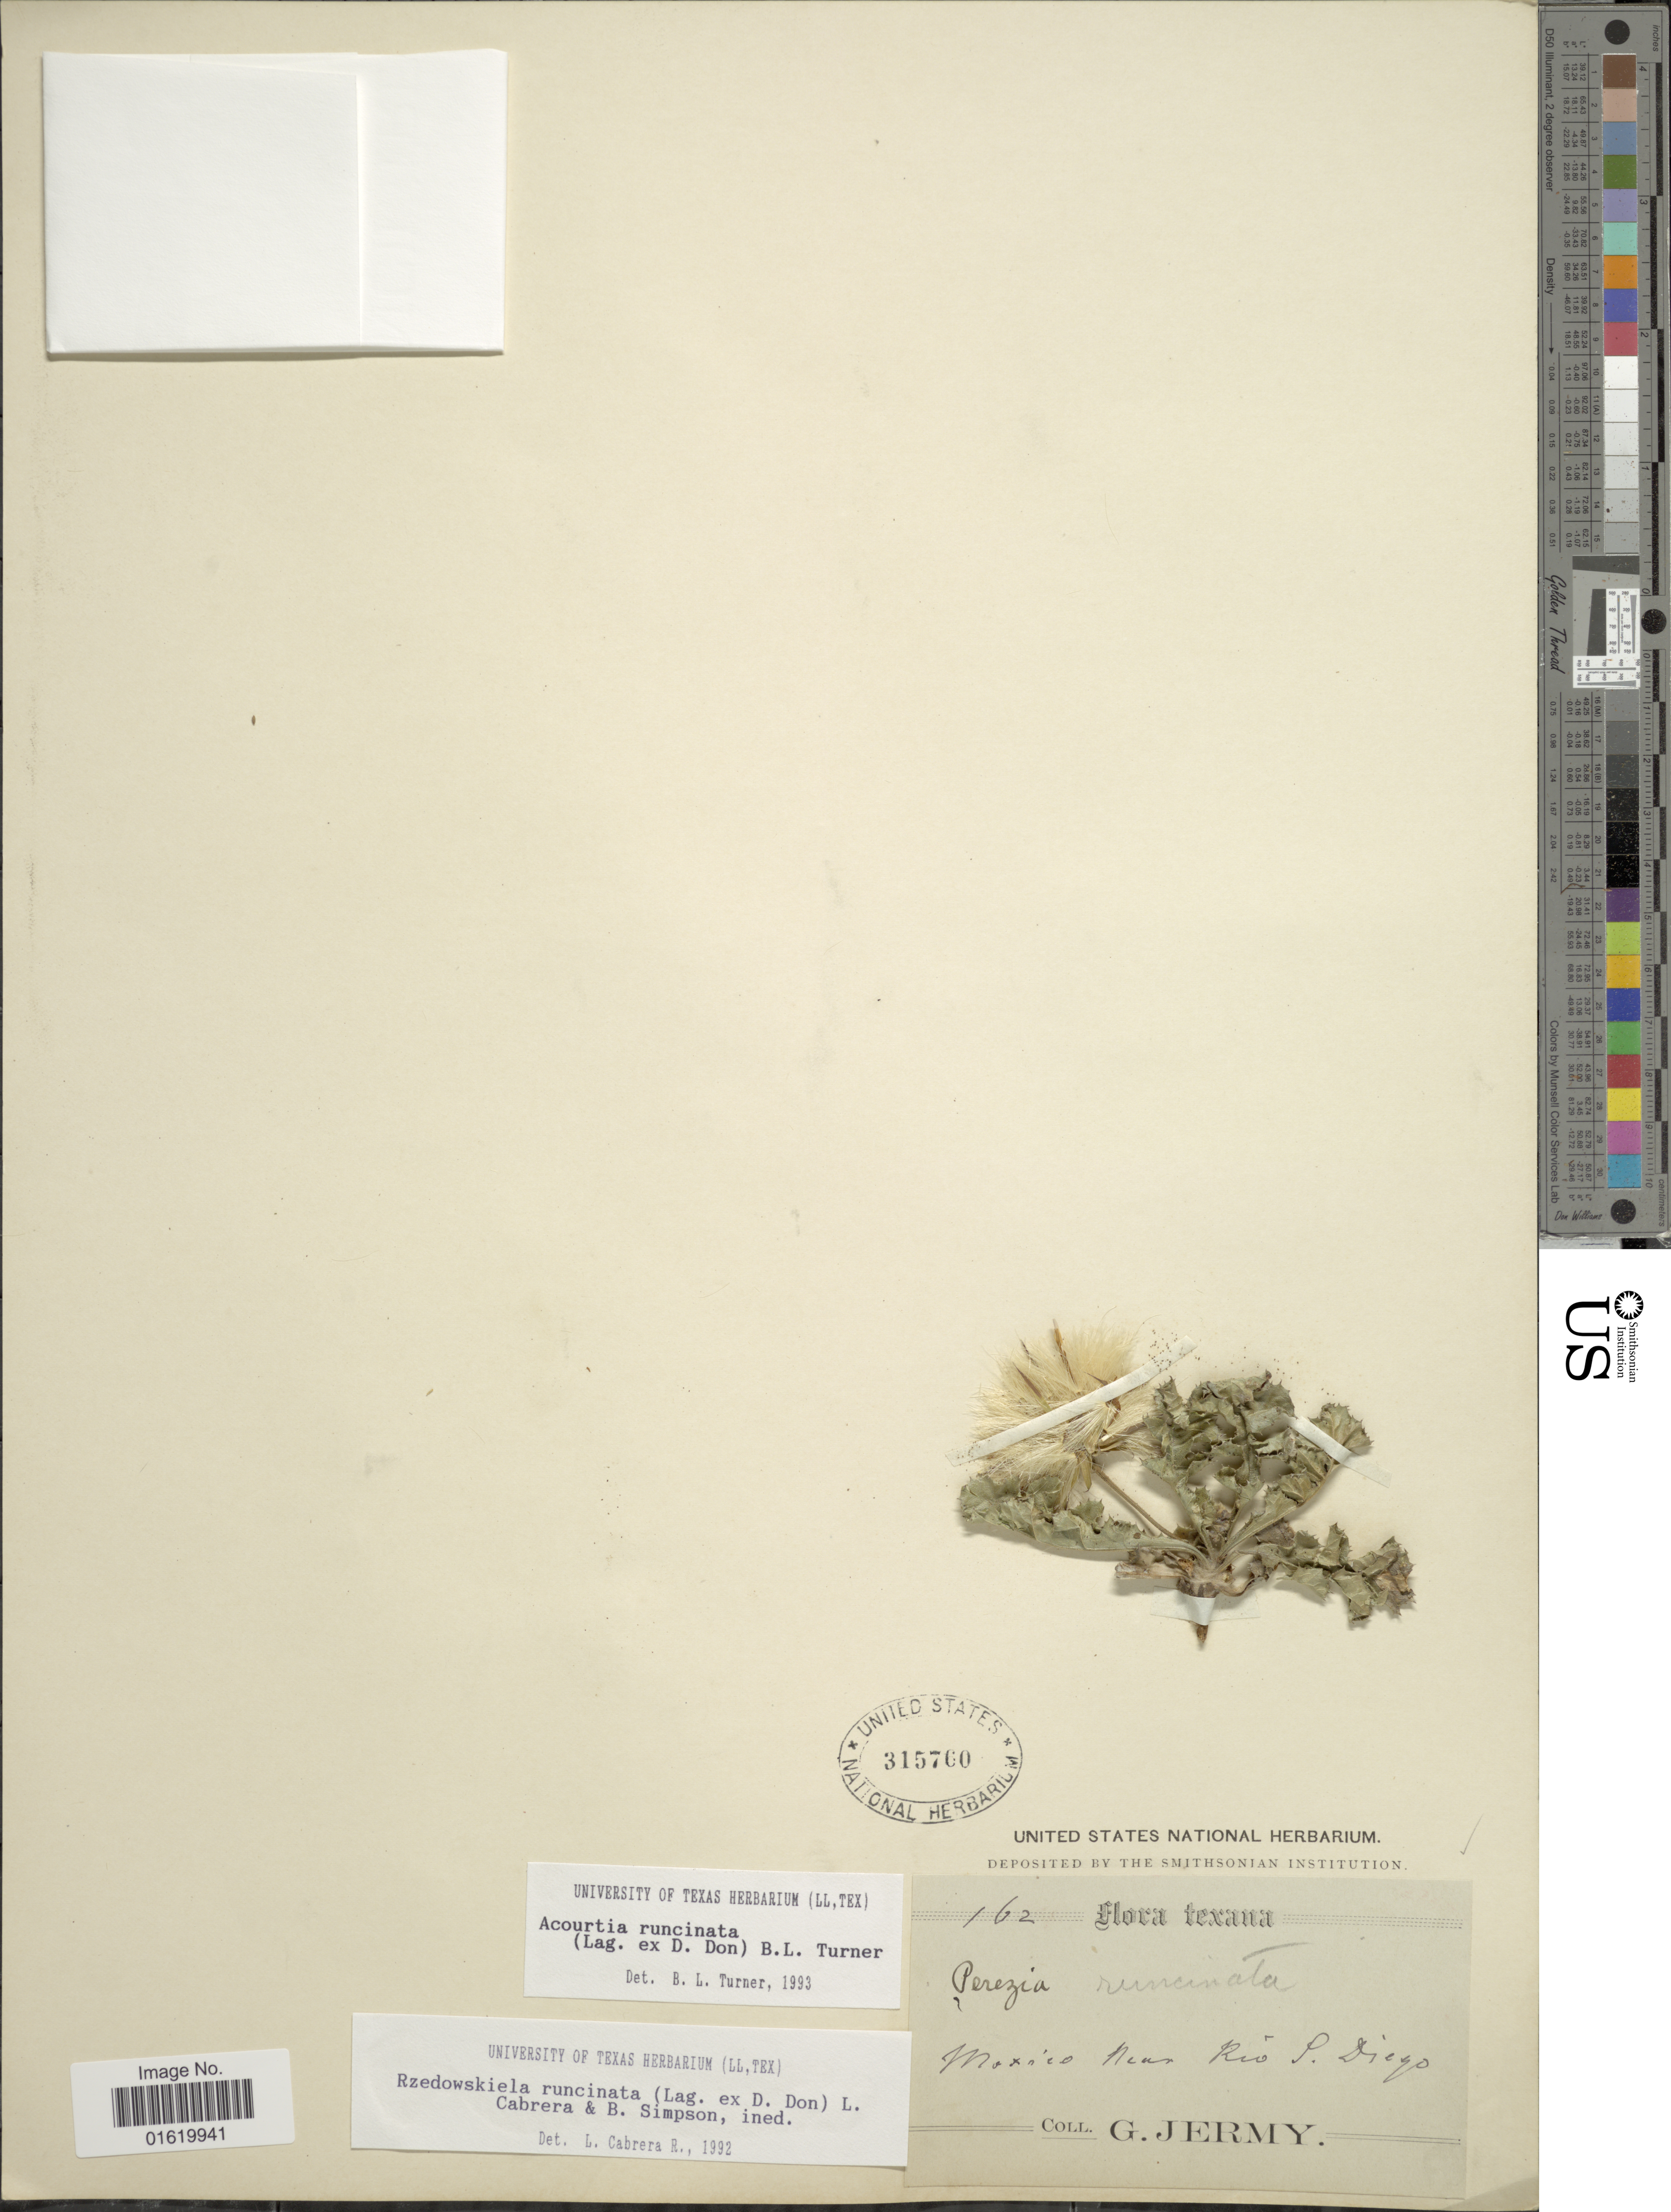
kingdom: Plantae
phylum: Tracheophyta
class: Magnoliopsida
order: Asterales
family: Asteraceae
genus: Acourtia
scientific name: Acourtia runcinata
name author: (D. Don) B.L. Turner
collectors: G. Jermy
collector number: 162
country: United States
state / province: Texas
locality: Mexico near Rio S. Diego.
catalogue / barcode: US 315760